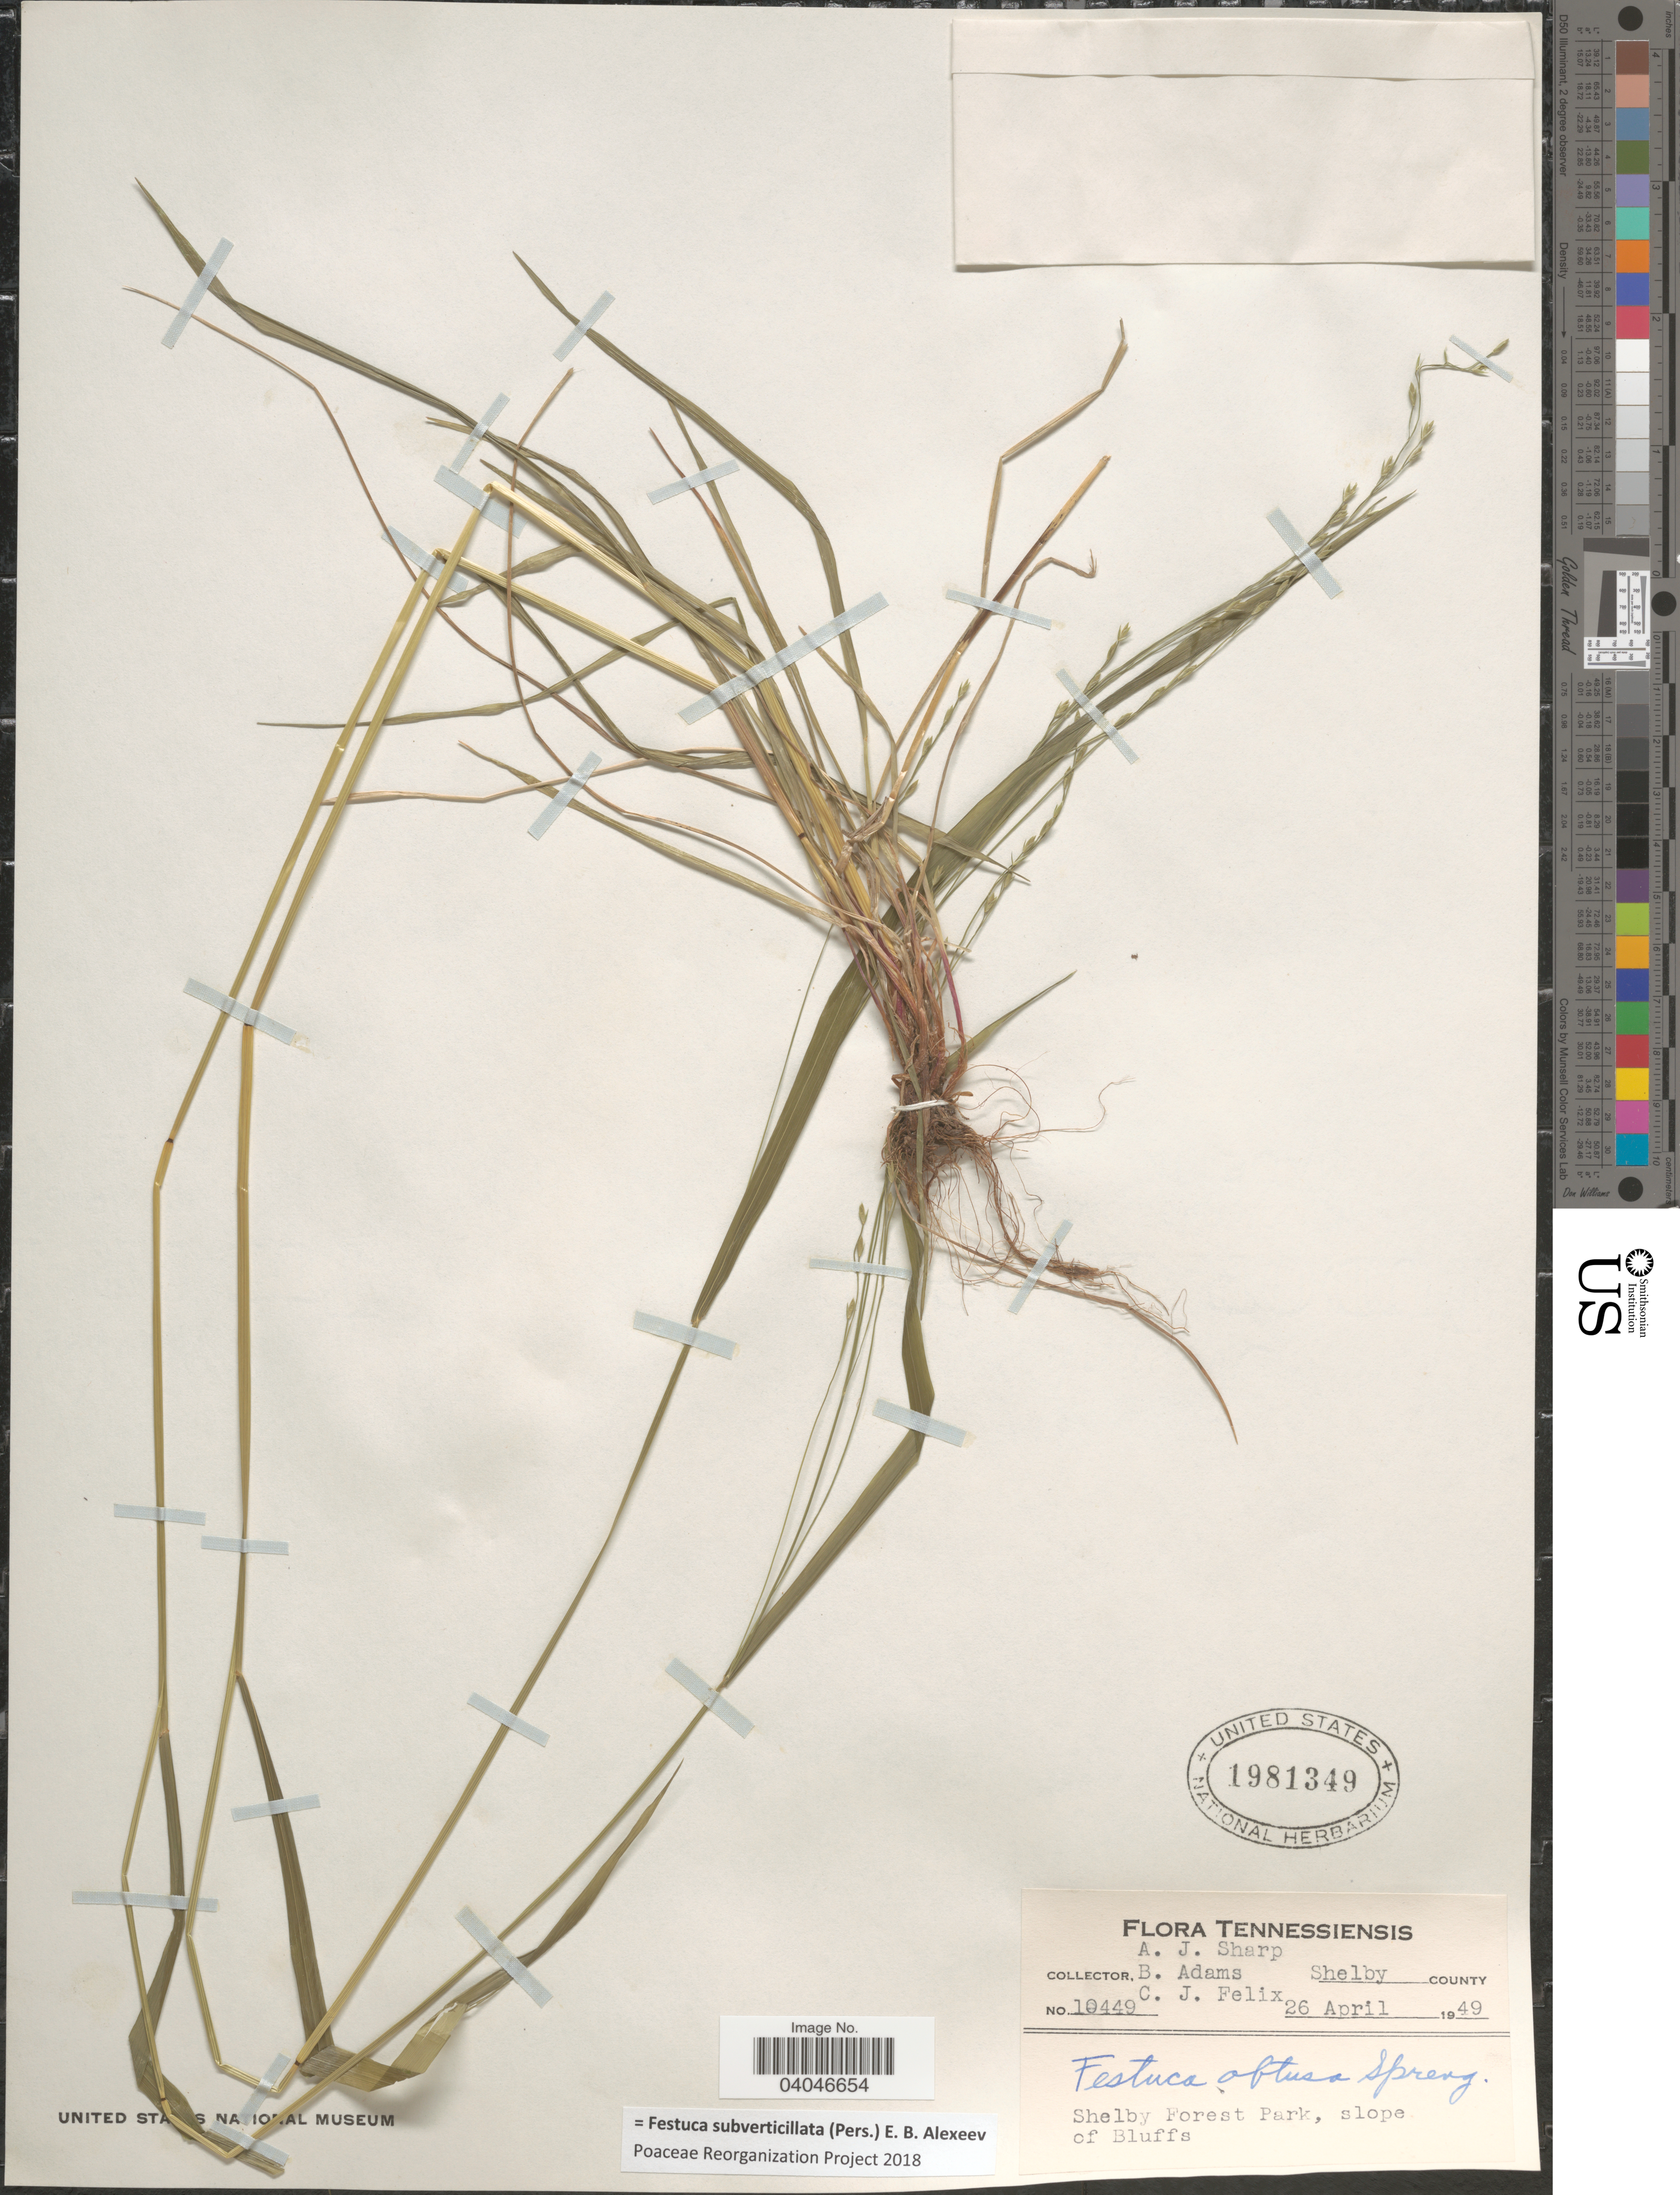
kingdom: Plantae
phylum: Tracheophyta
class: Liliopsida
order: Poales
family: Poaceae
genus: Festuca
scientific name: Festuca subverticillata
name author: (Pers.) E.B. Alexeev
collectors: A. J. Sharp, B. Adams & C. Felix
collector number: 10449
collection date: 1949-04-26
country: United States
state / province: Tennessee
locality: Shelby County. Shelby Forest Park, slope of Bluffs.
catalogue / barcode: US 1981349